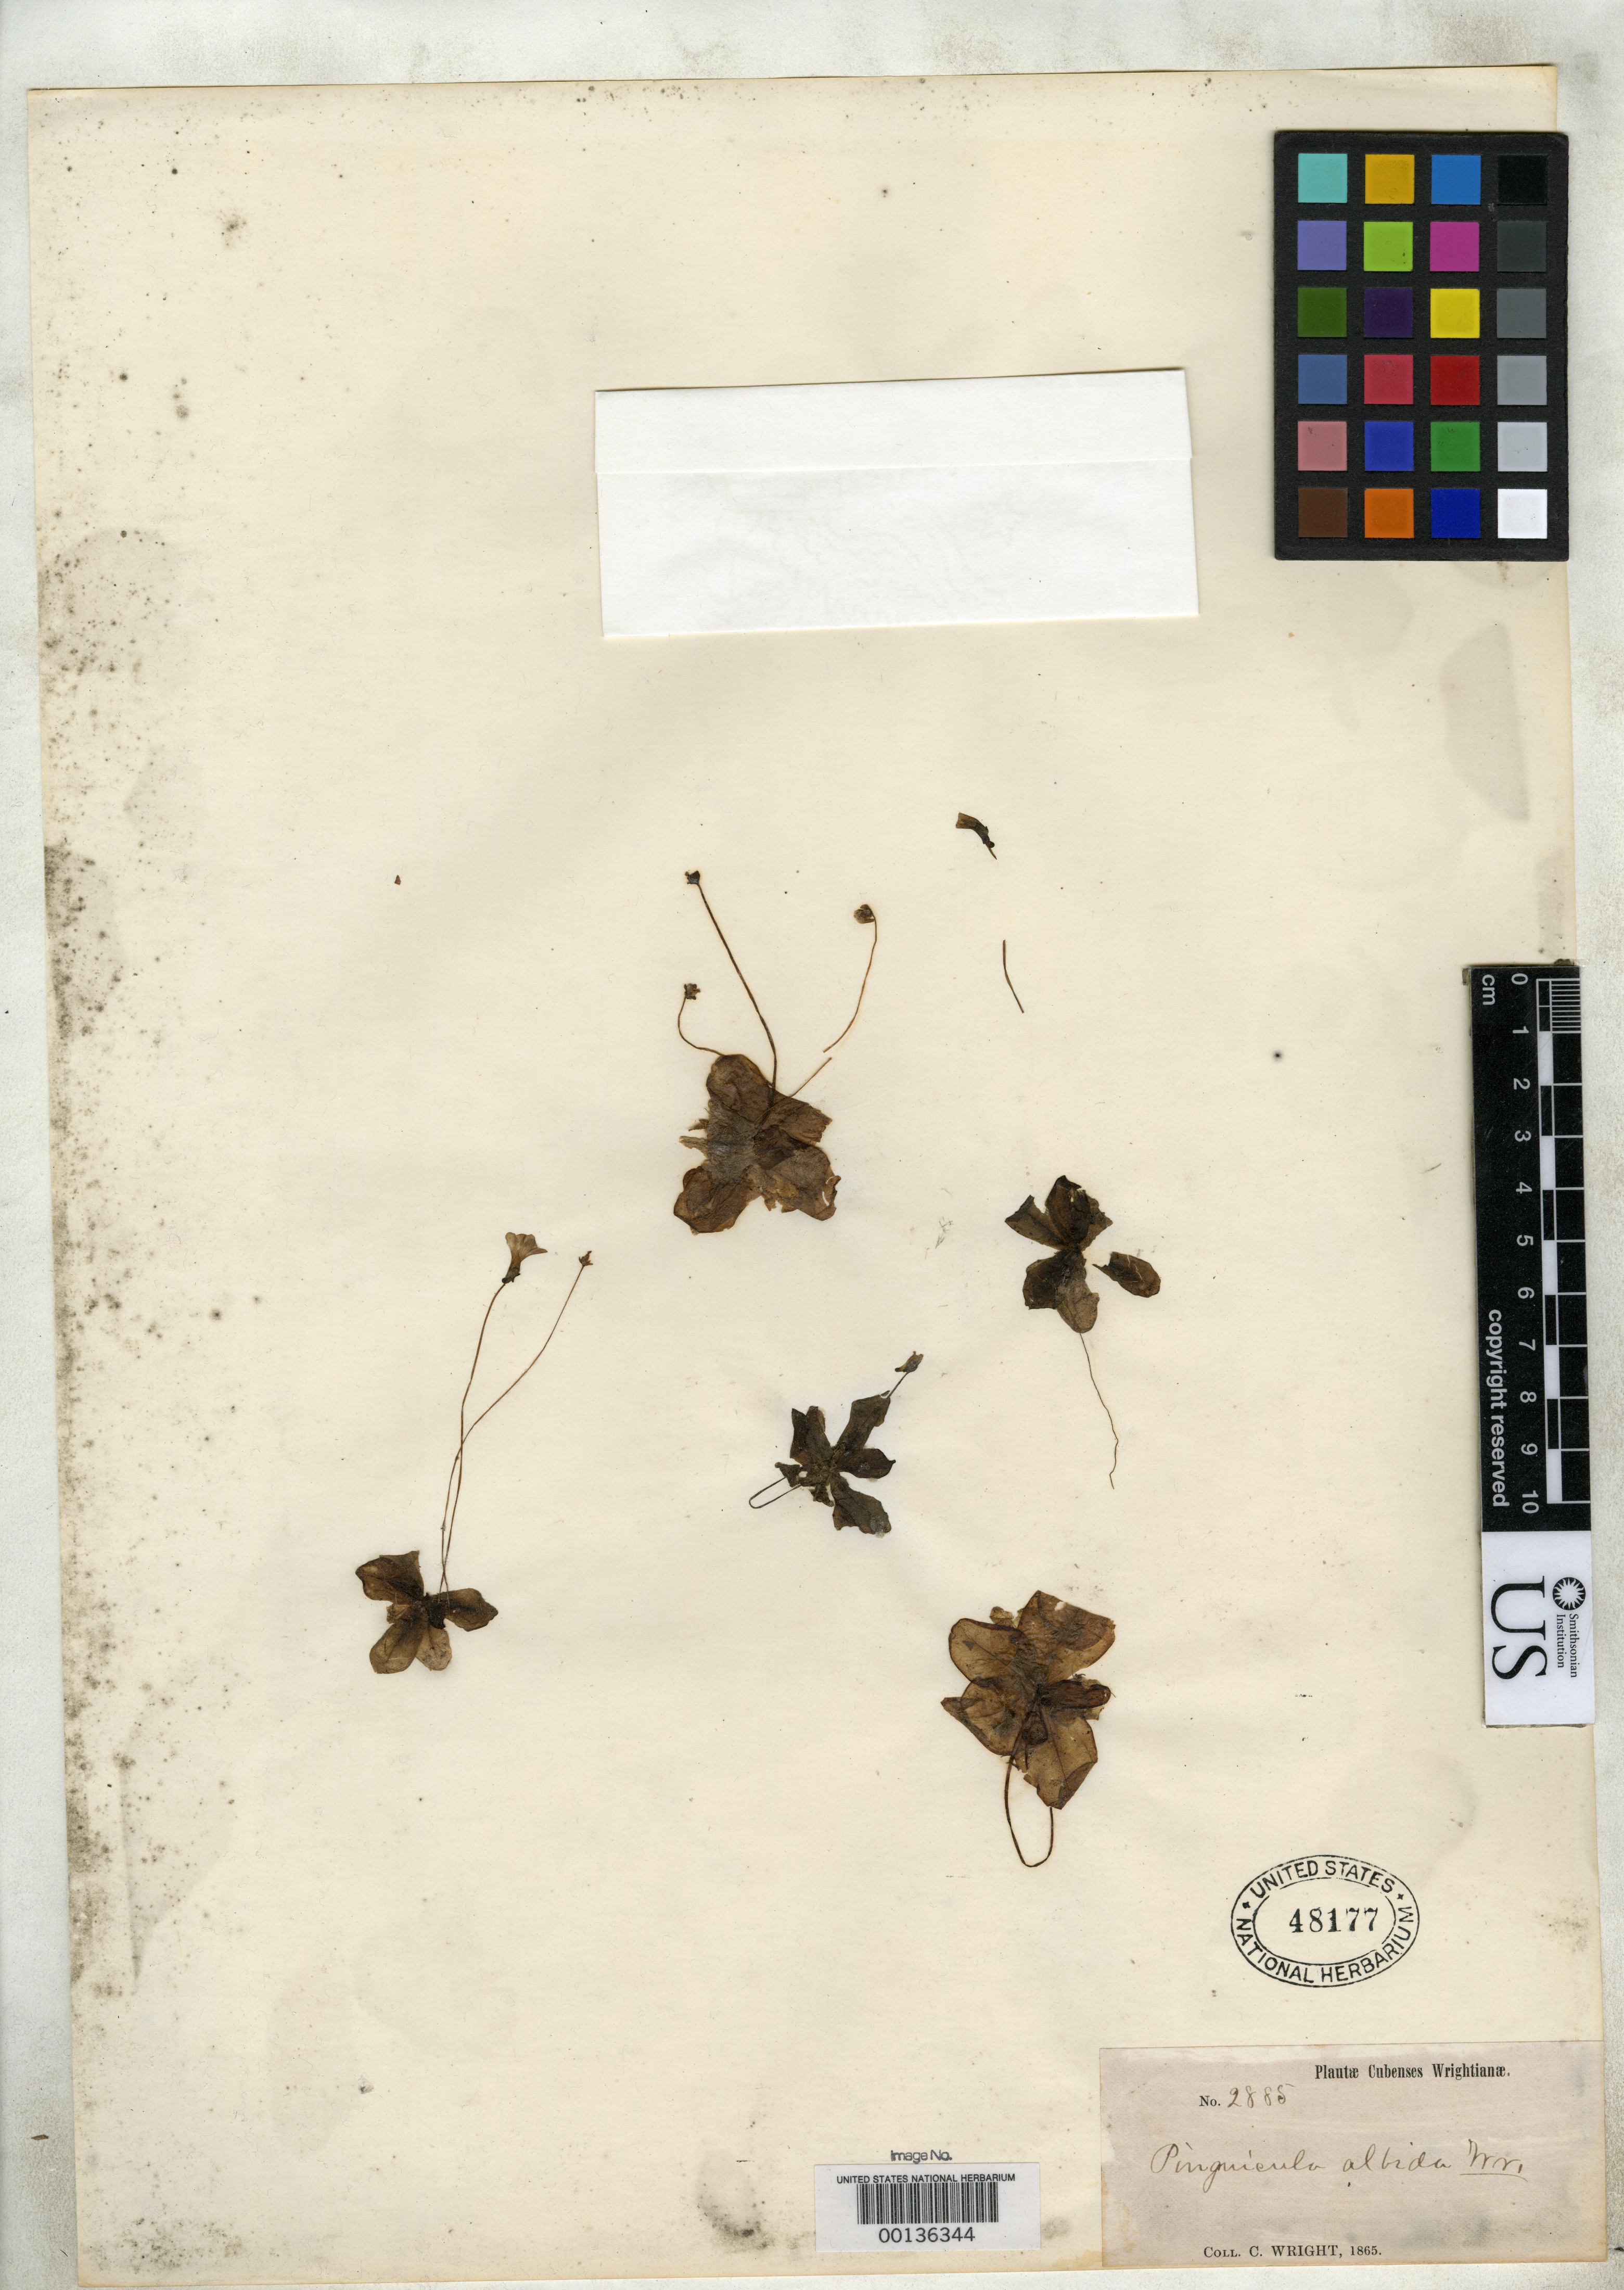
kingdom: Plantae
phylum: Tracheophyta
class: Magnoliopsida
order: Lamiales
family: Lentibulariaceae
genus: Pinguicula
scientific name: Pinguicula albida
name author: C. Wright ex Griseb.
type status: Isotype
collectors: C. Wright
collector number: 2885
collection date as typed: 1865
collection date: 1865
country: Cuba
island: Greater Antilles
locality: Western Cuba.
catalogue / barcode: US 48177